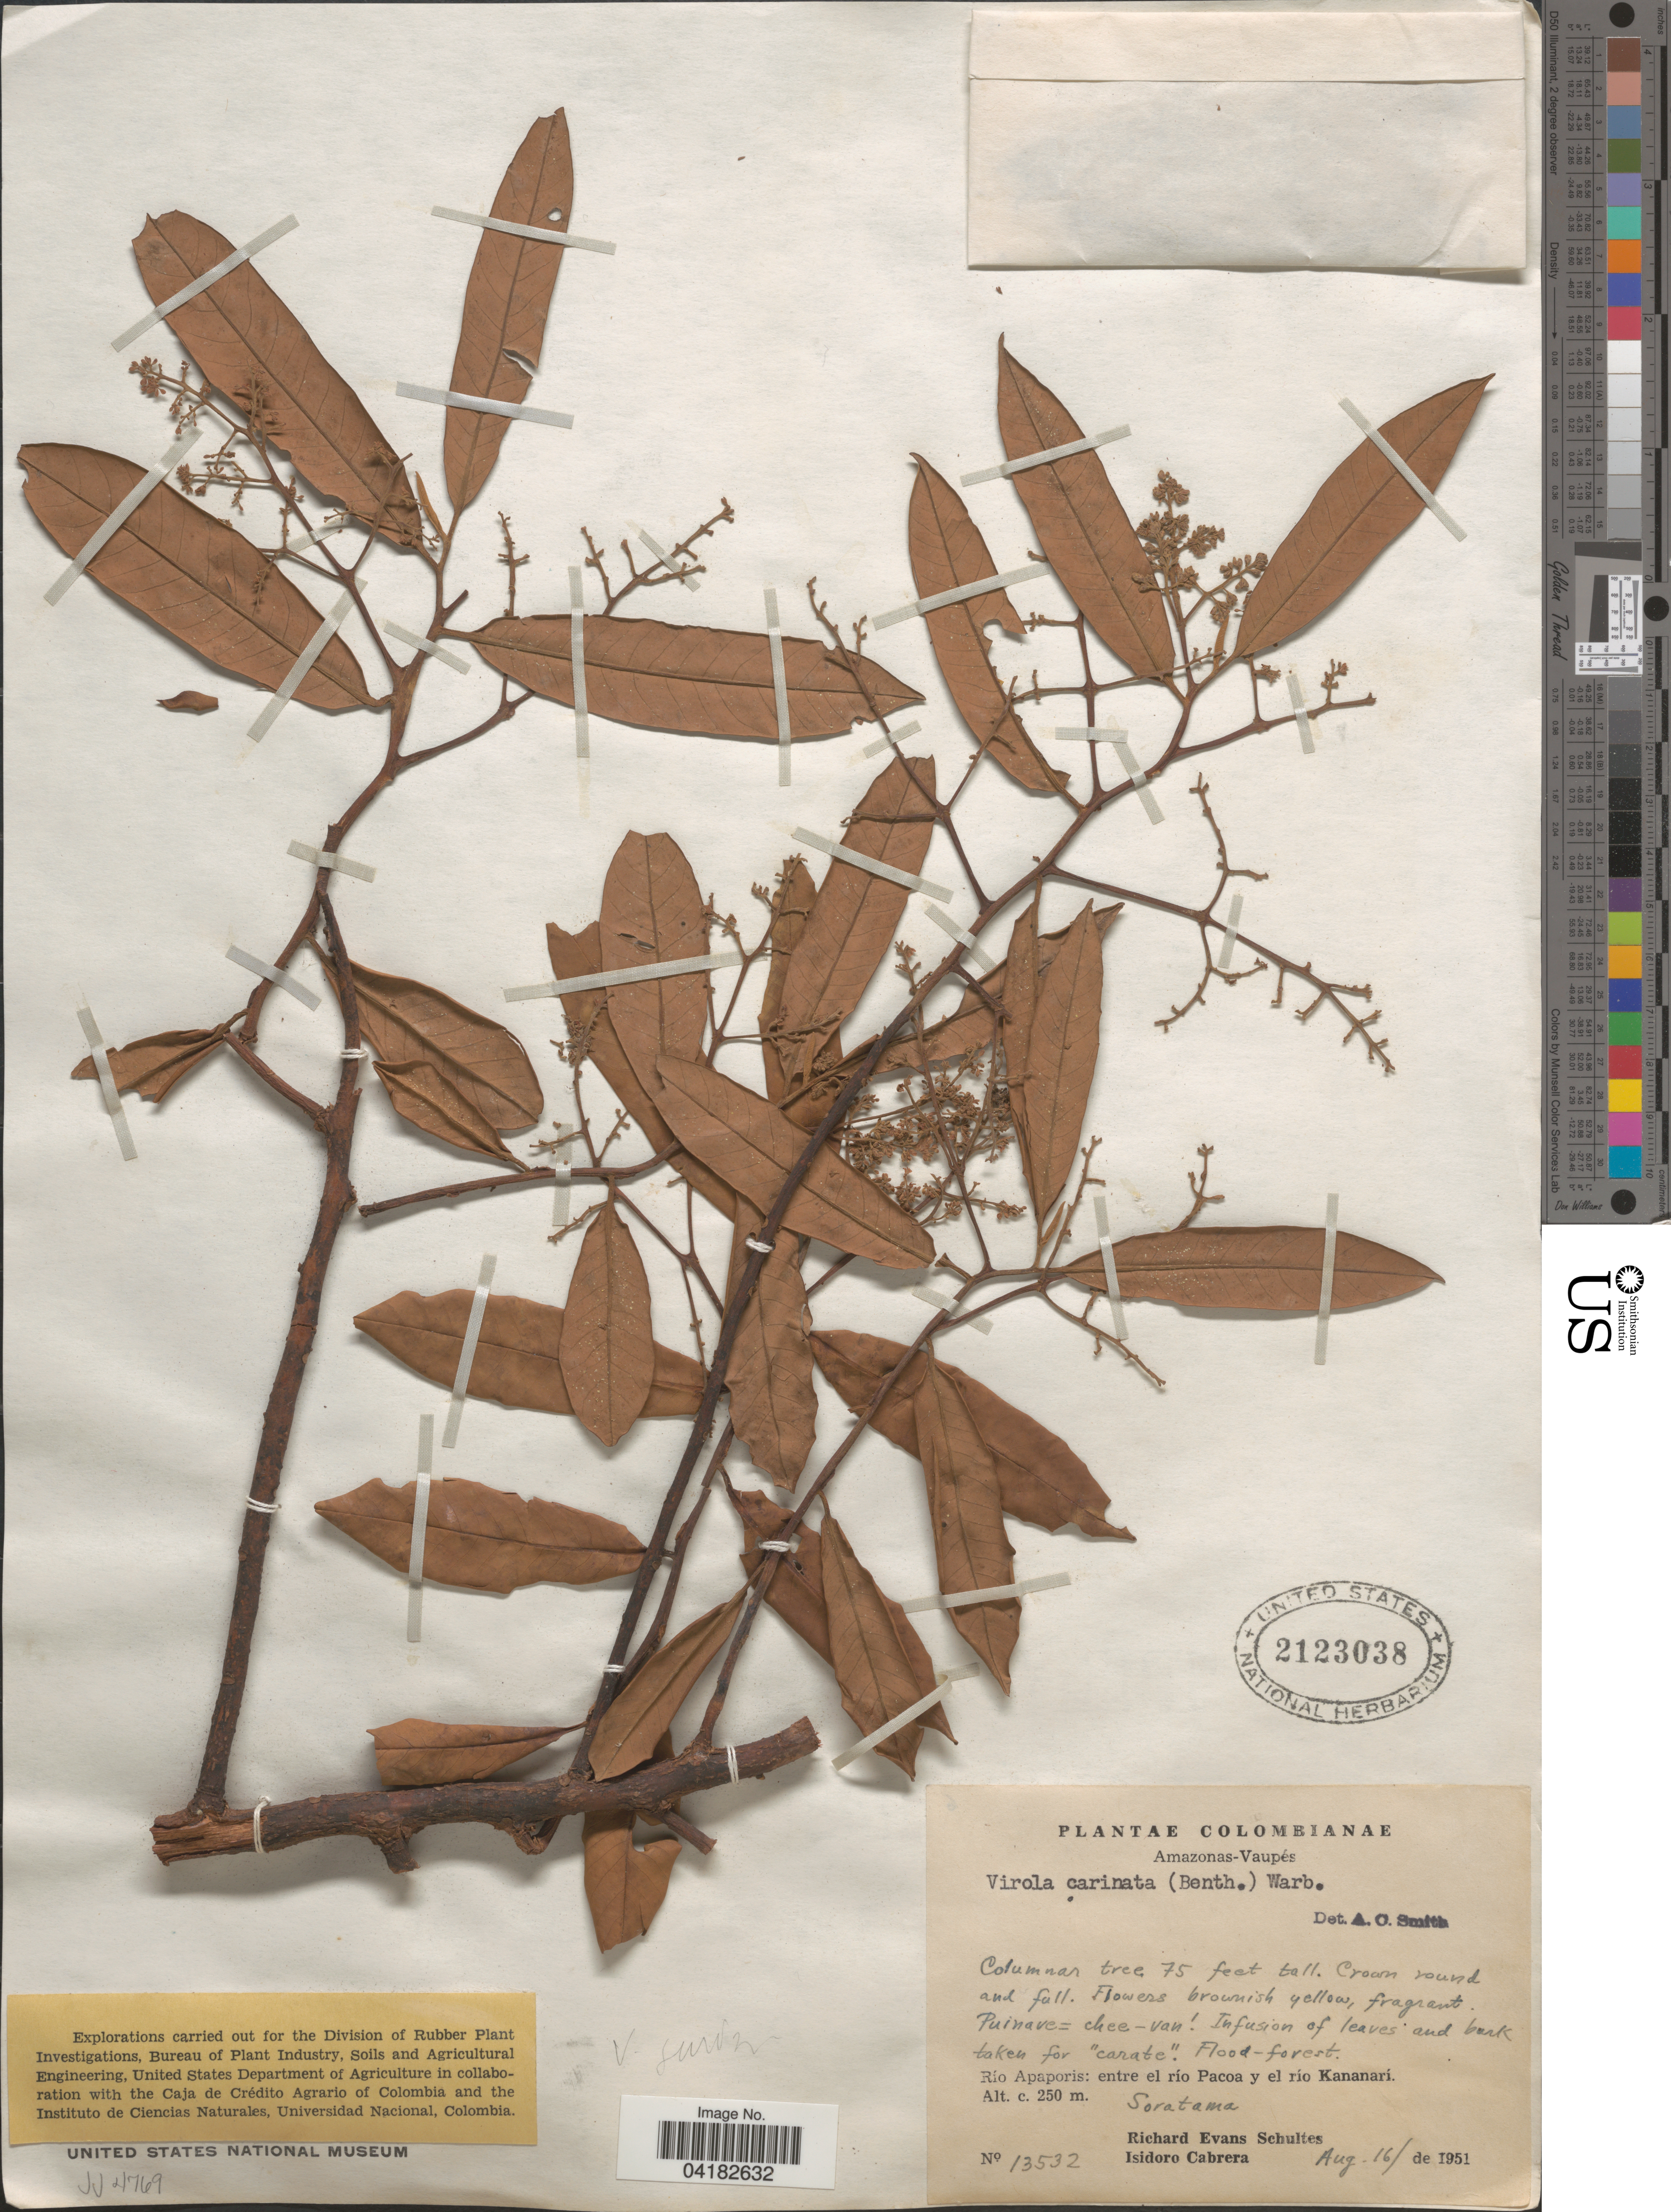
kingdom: Plantae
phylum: Tracheophyta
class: Magnoliopsida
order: Magnoliales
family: Myristicaceae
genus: Virola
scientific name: Virola carinata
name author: Warb.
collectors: R. E. Schultes & I. Cabrera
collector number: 13532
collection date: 1951-08-16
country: Colombia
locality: Amazonas-Vaupés. Río Apaporis: entre el río Pacoa y el río Kananarí. Soratama.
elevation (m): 250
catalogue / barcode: US 2123038